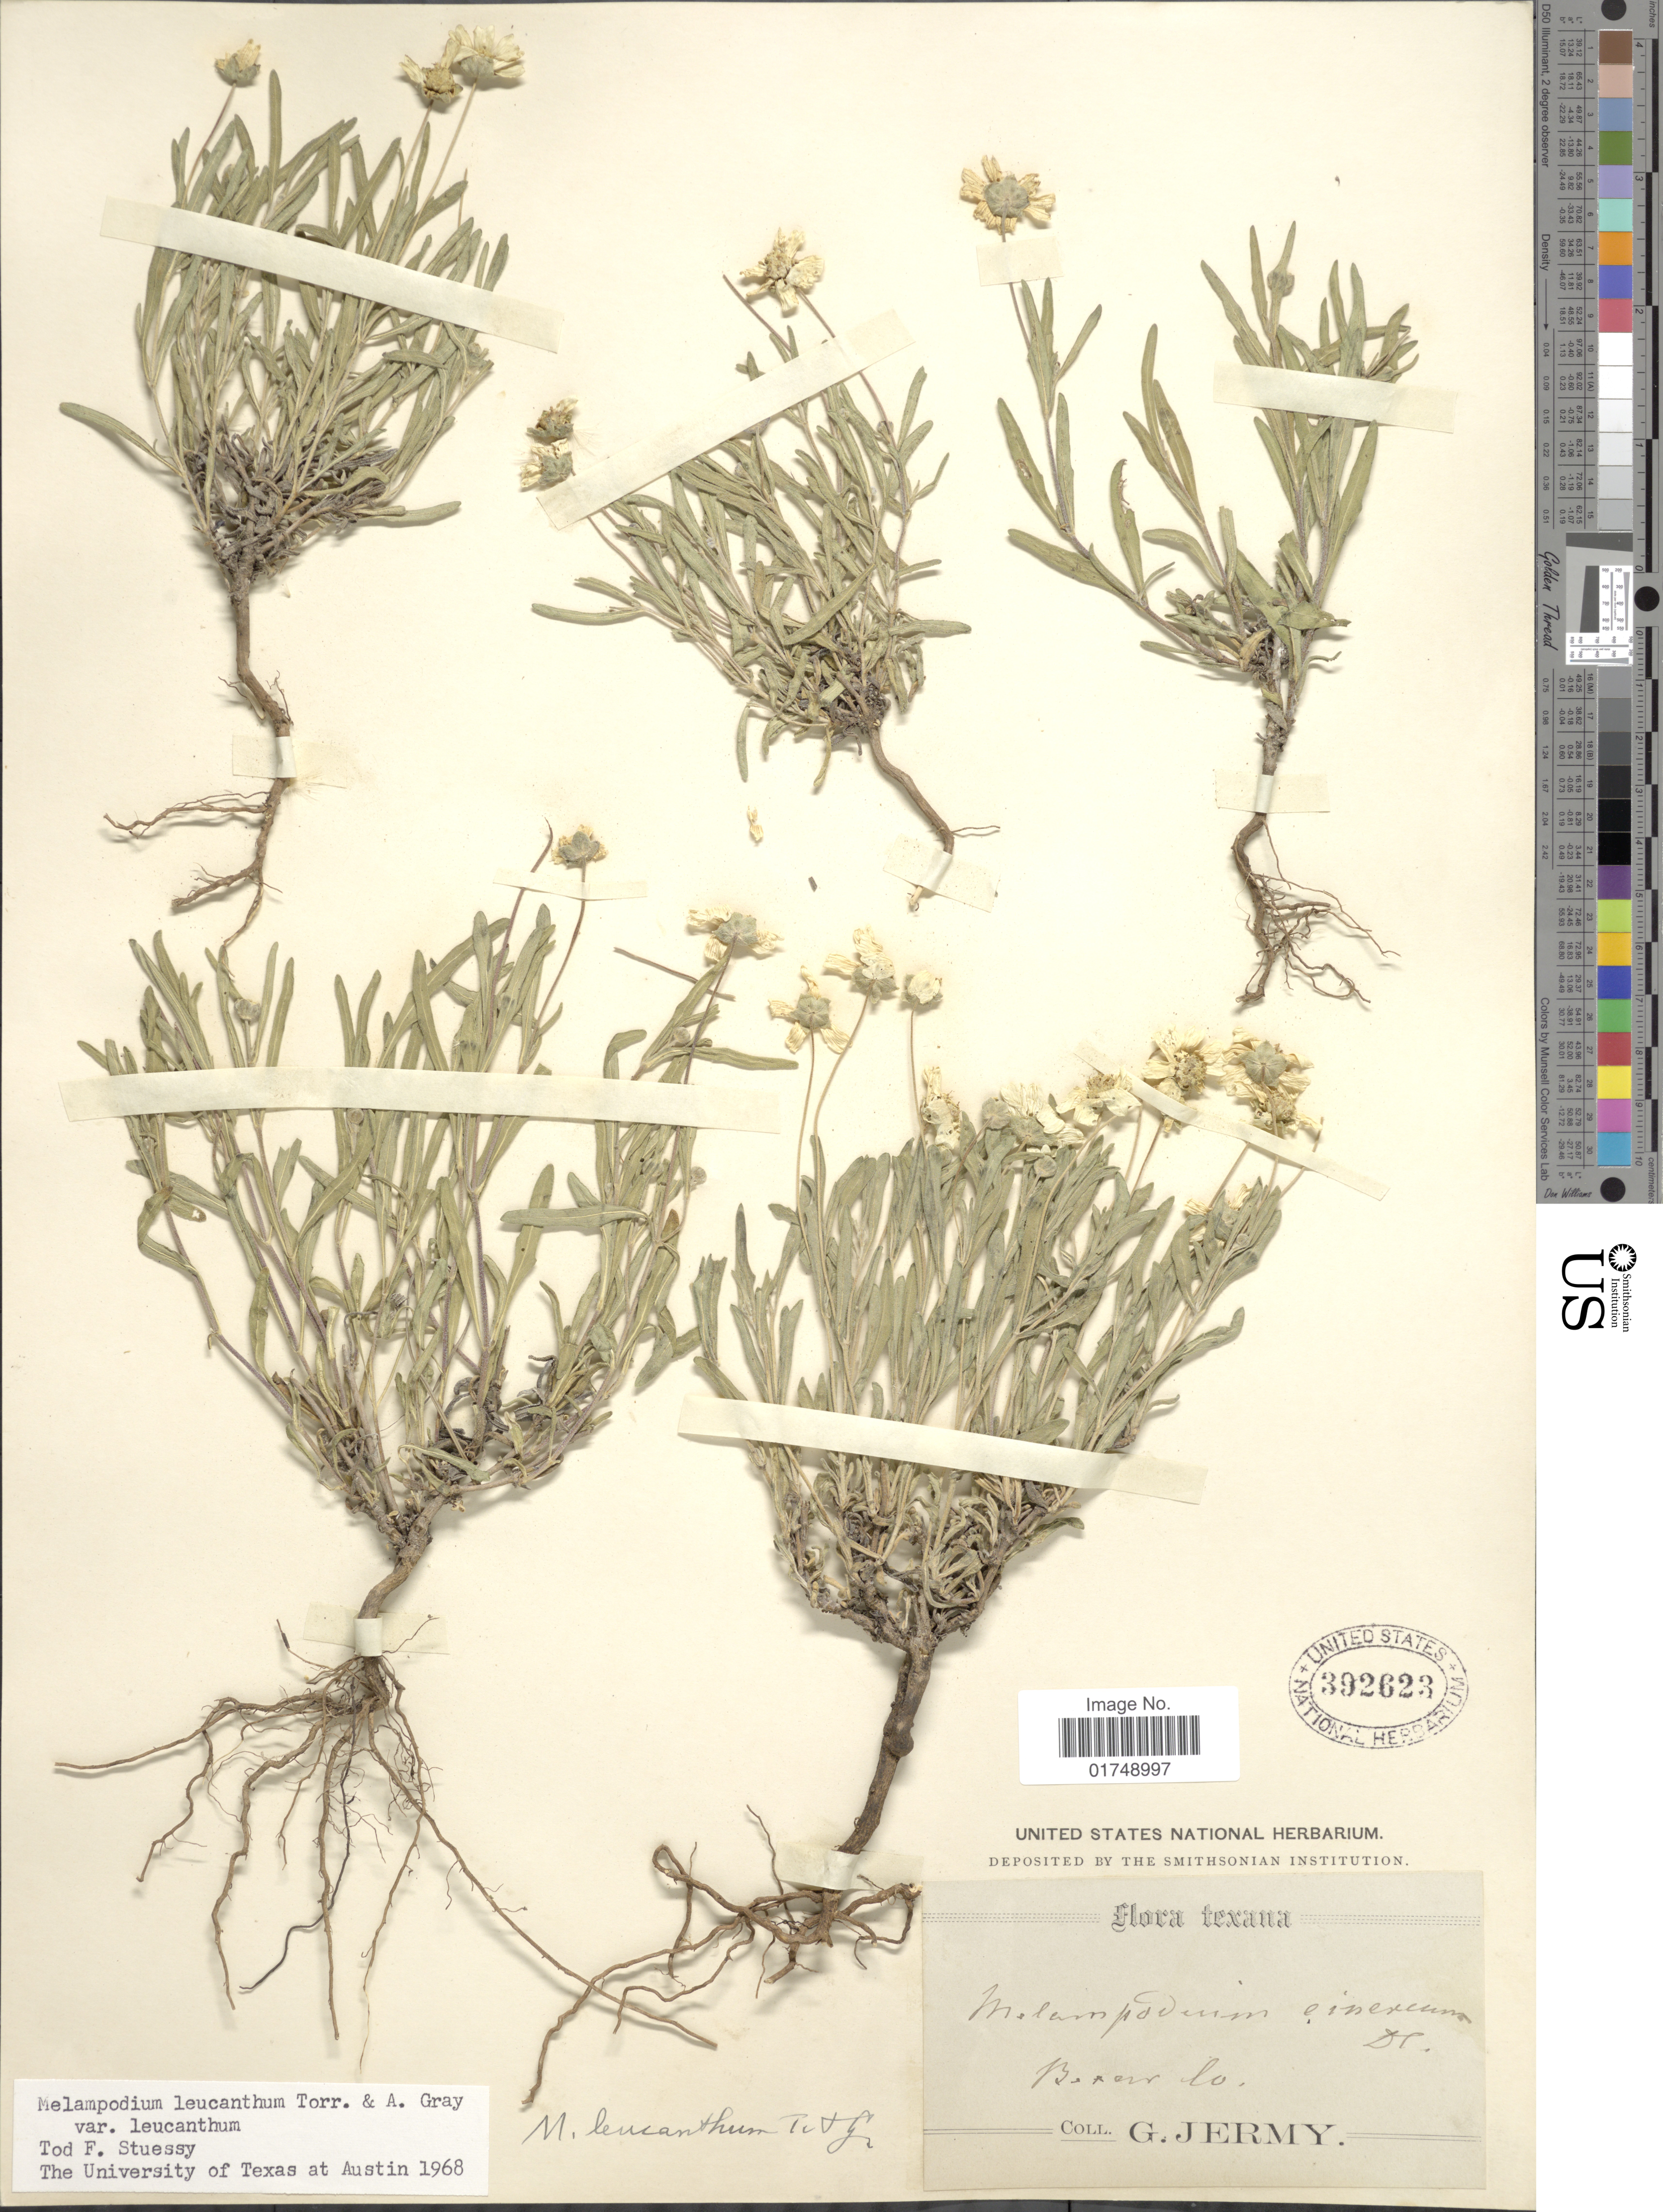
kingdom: Plantae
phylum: Tracheophyta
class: Magnoliopsida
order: Asterales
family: Asteraceae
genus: Melampodium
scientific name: Melampodium leucanthum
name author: Torr. & A. Gray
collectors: G. Jermy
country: United States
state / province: Texas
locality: Bexar Co.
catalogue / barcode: US 392623